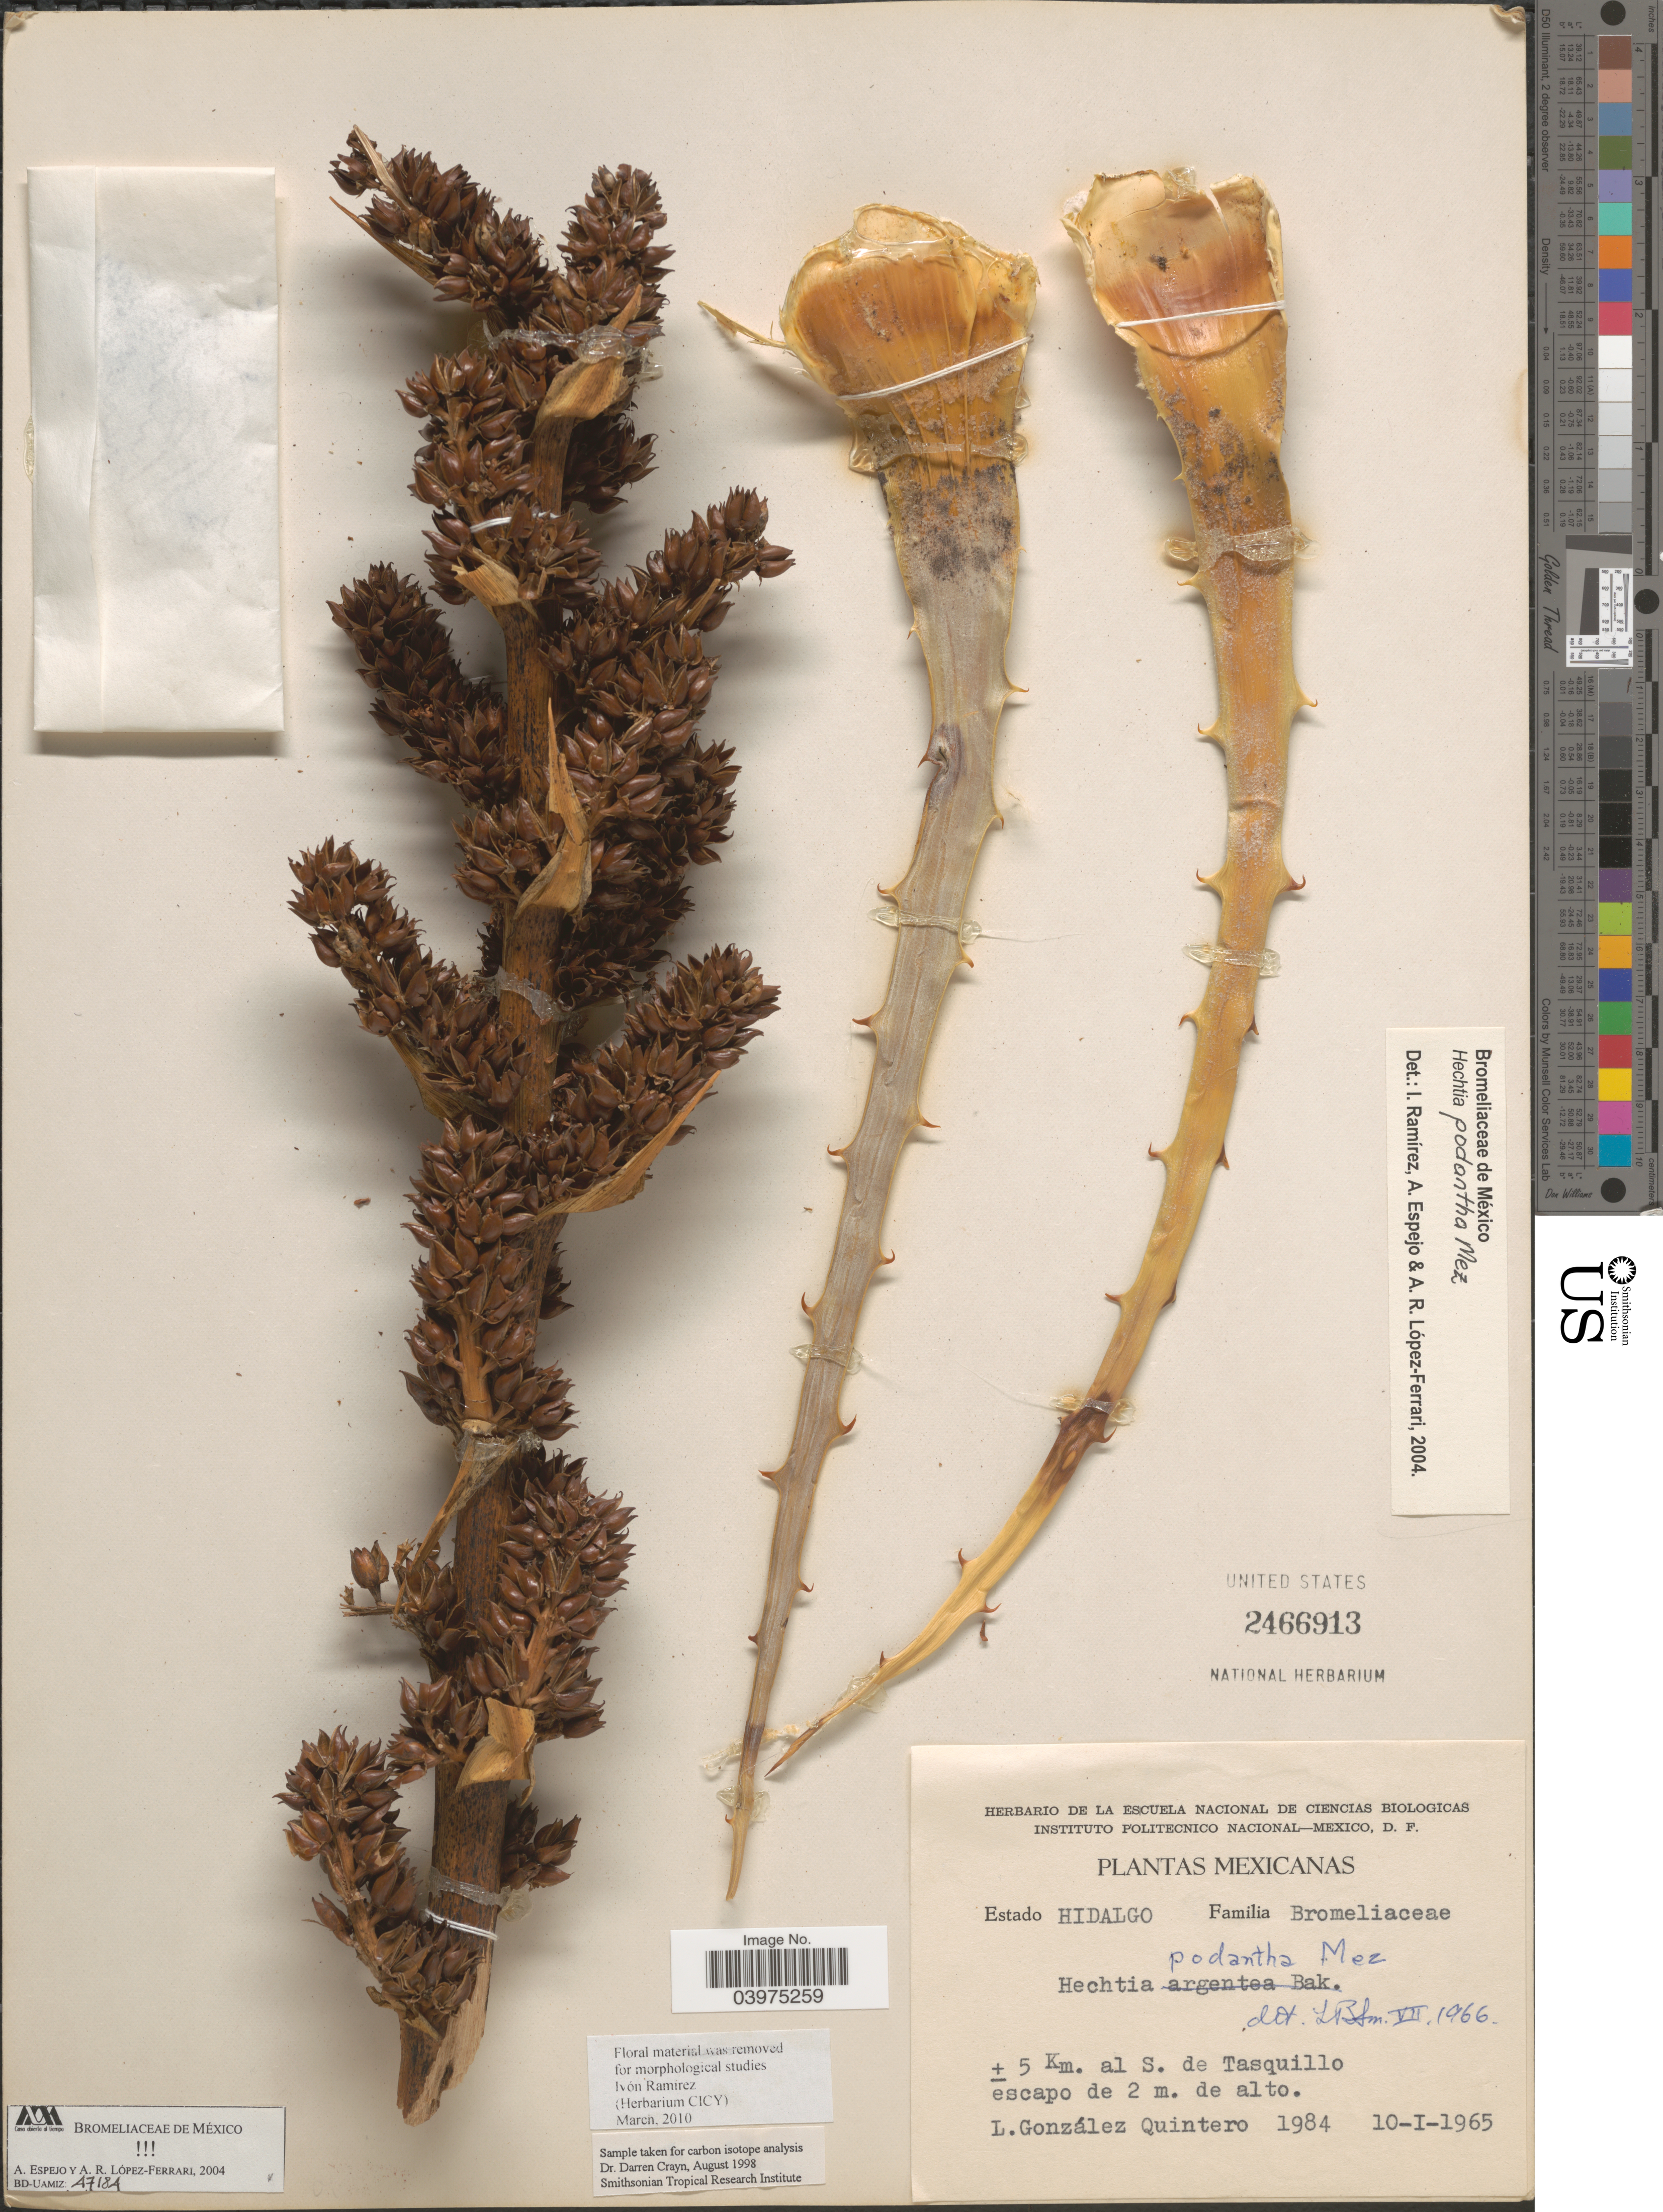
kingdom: Plantae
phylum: Tracheophyta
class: Liliopsida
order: Poales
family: Bromeliaceae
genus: Hechtia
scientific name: Hechtia podantha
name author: Mez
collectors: L. González Q.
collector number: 1984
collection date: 1965-01-10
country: Mexico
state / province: Hidalgo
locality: ± 5 Km. al S. de Tasquillo.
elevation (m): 2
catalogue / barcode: US 2466913